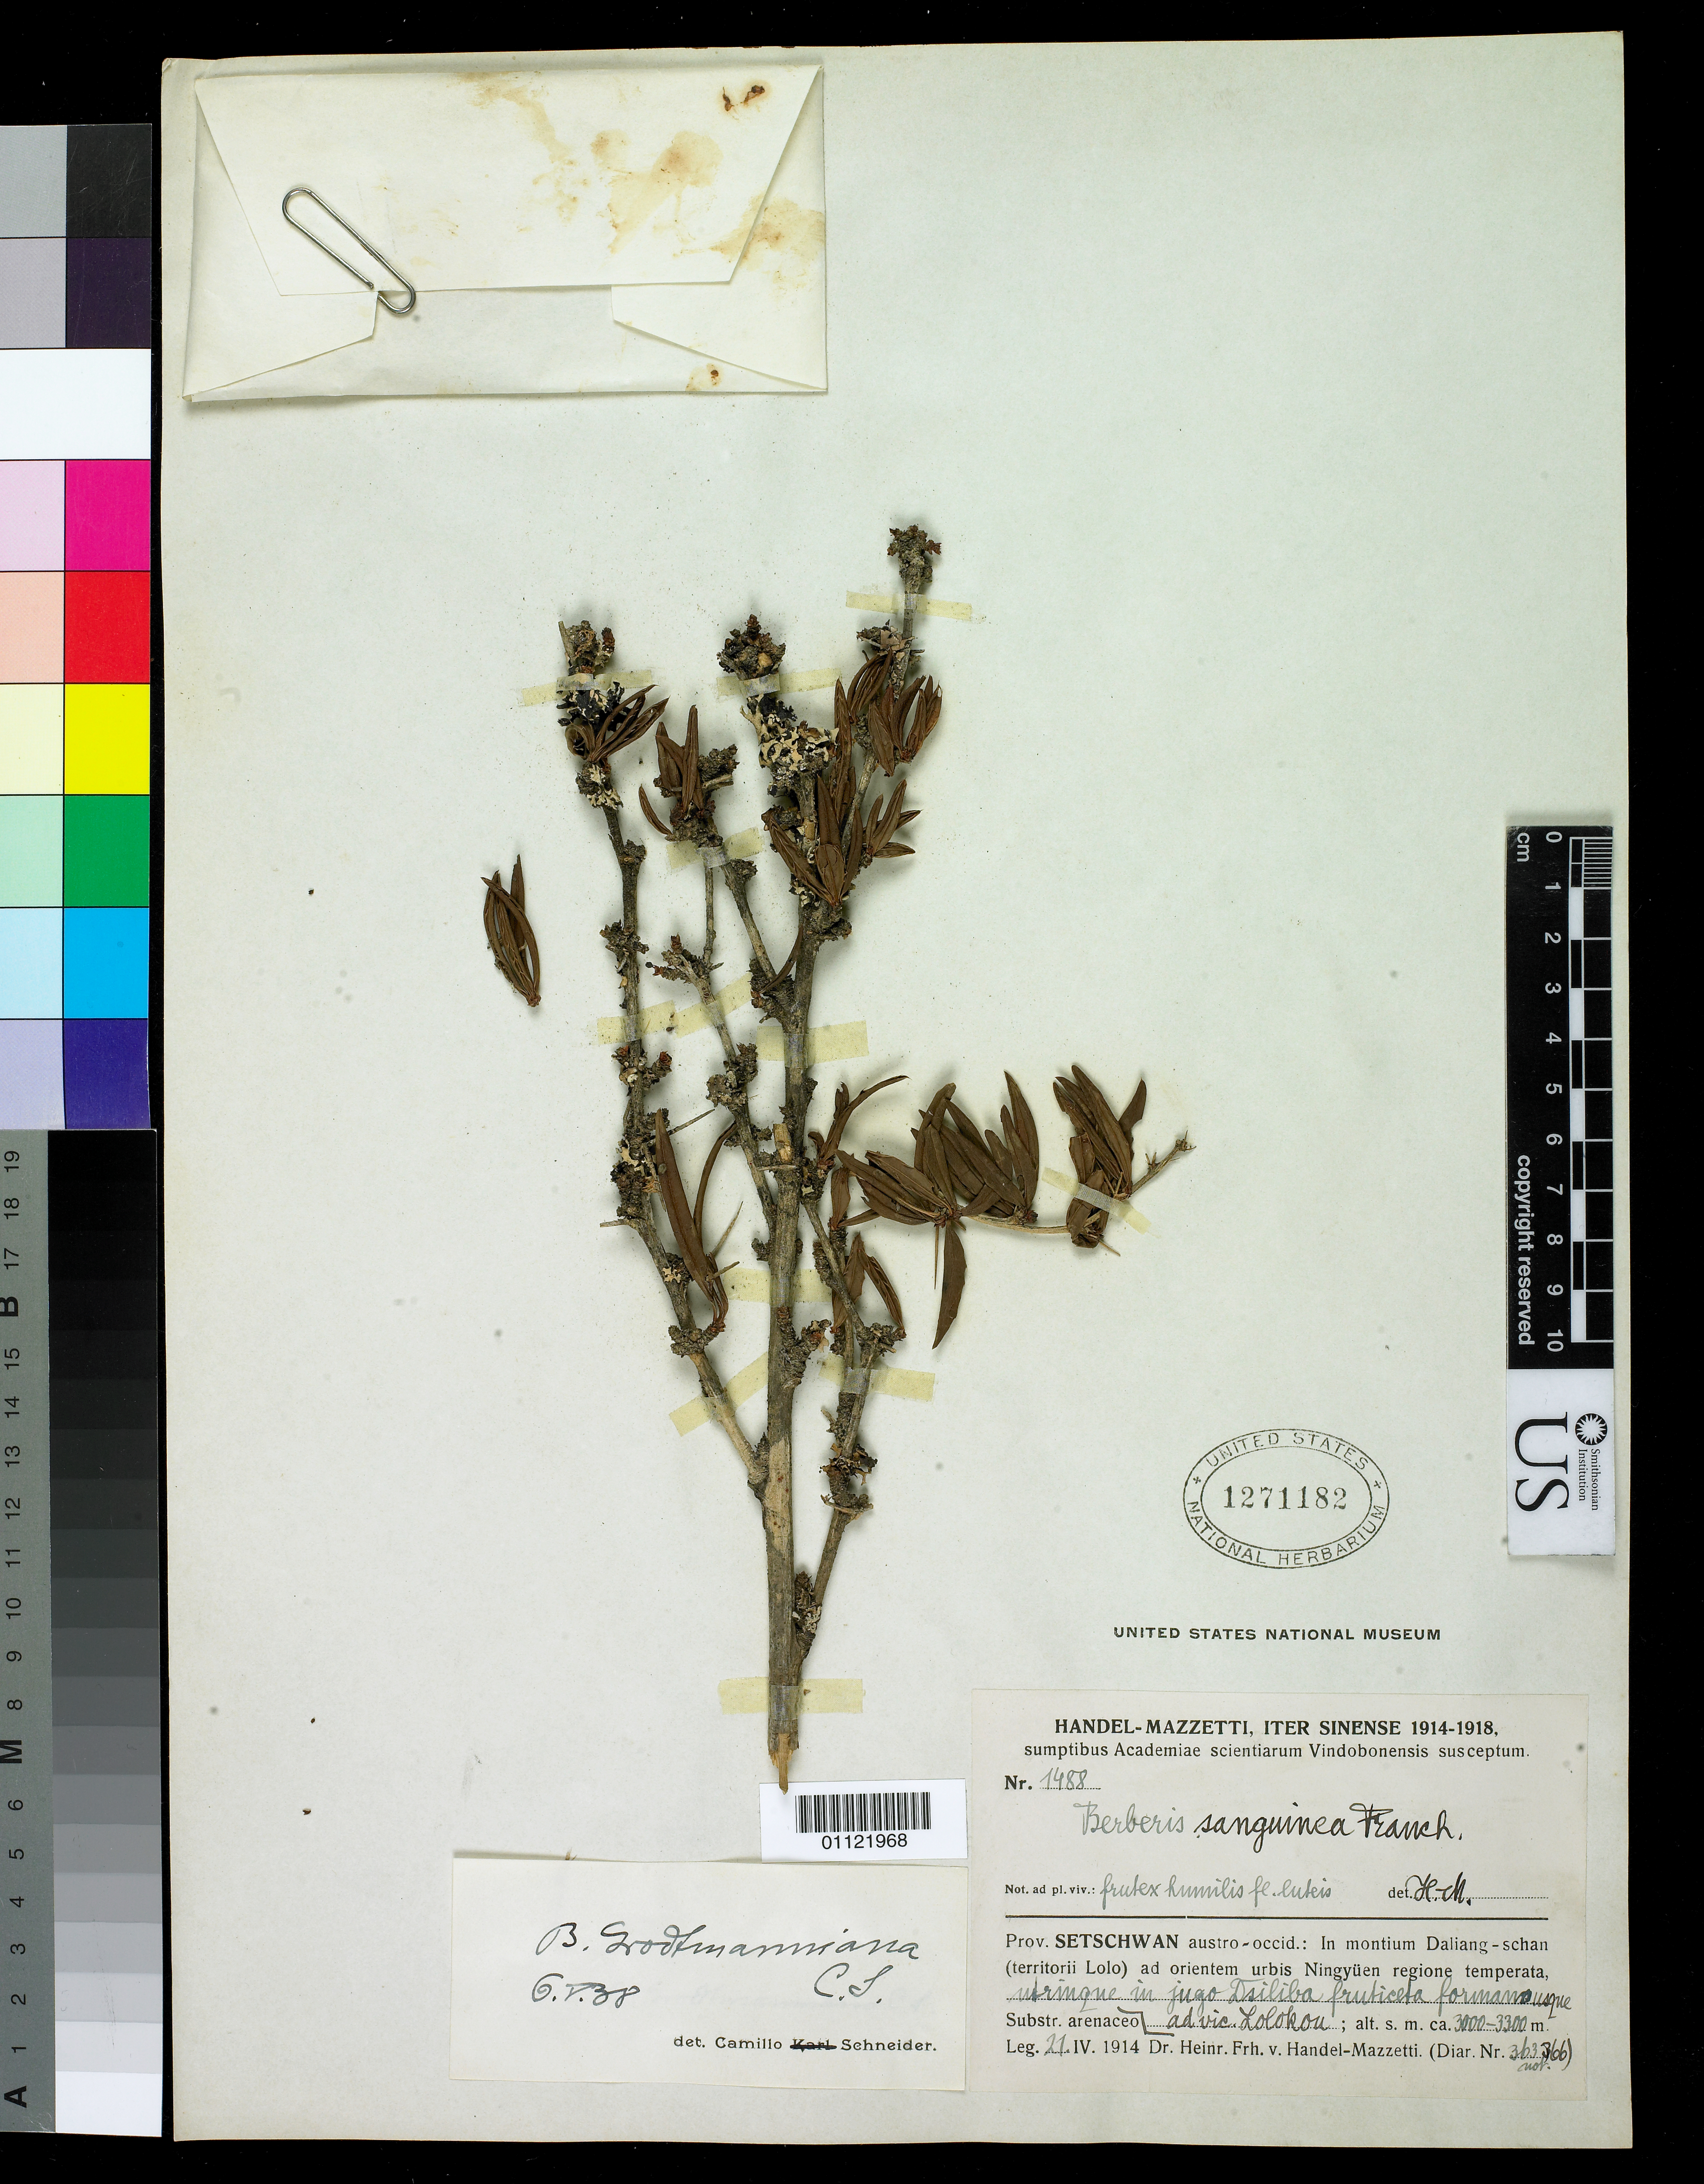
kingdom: Plantae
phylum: Tracheophyta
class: Magnoliopsida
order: Ranunculales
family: Berberidaceae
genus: Berberis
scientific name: Berberis sanguinea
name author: Frauck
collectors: W. J. Morse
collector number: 363-366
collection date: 1914-04-21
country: China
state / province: Sichuan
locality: Daliang, Lolo, Ningyuen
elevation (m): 3000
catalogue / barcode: US 1271182